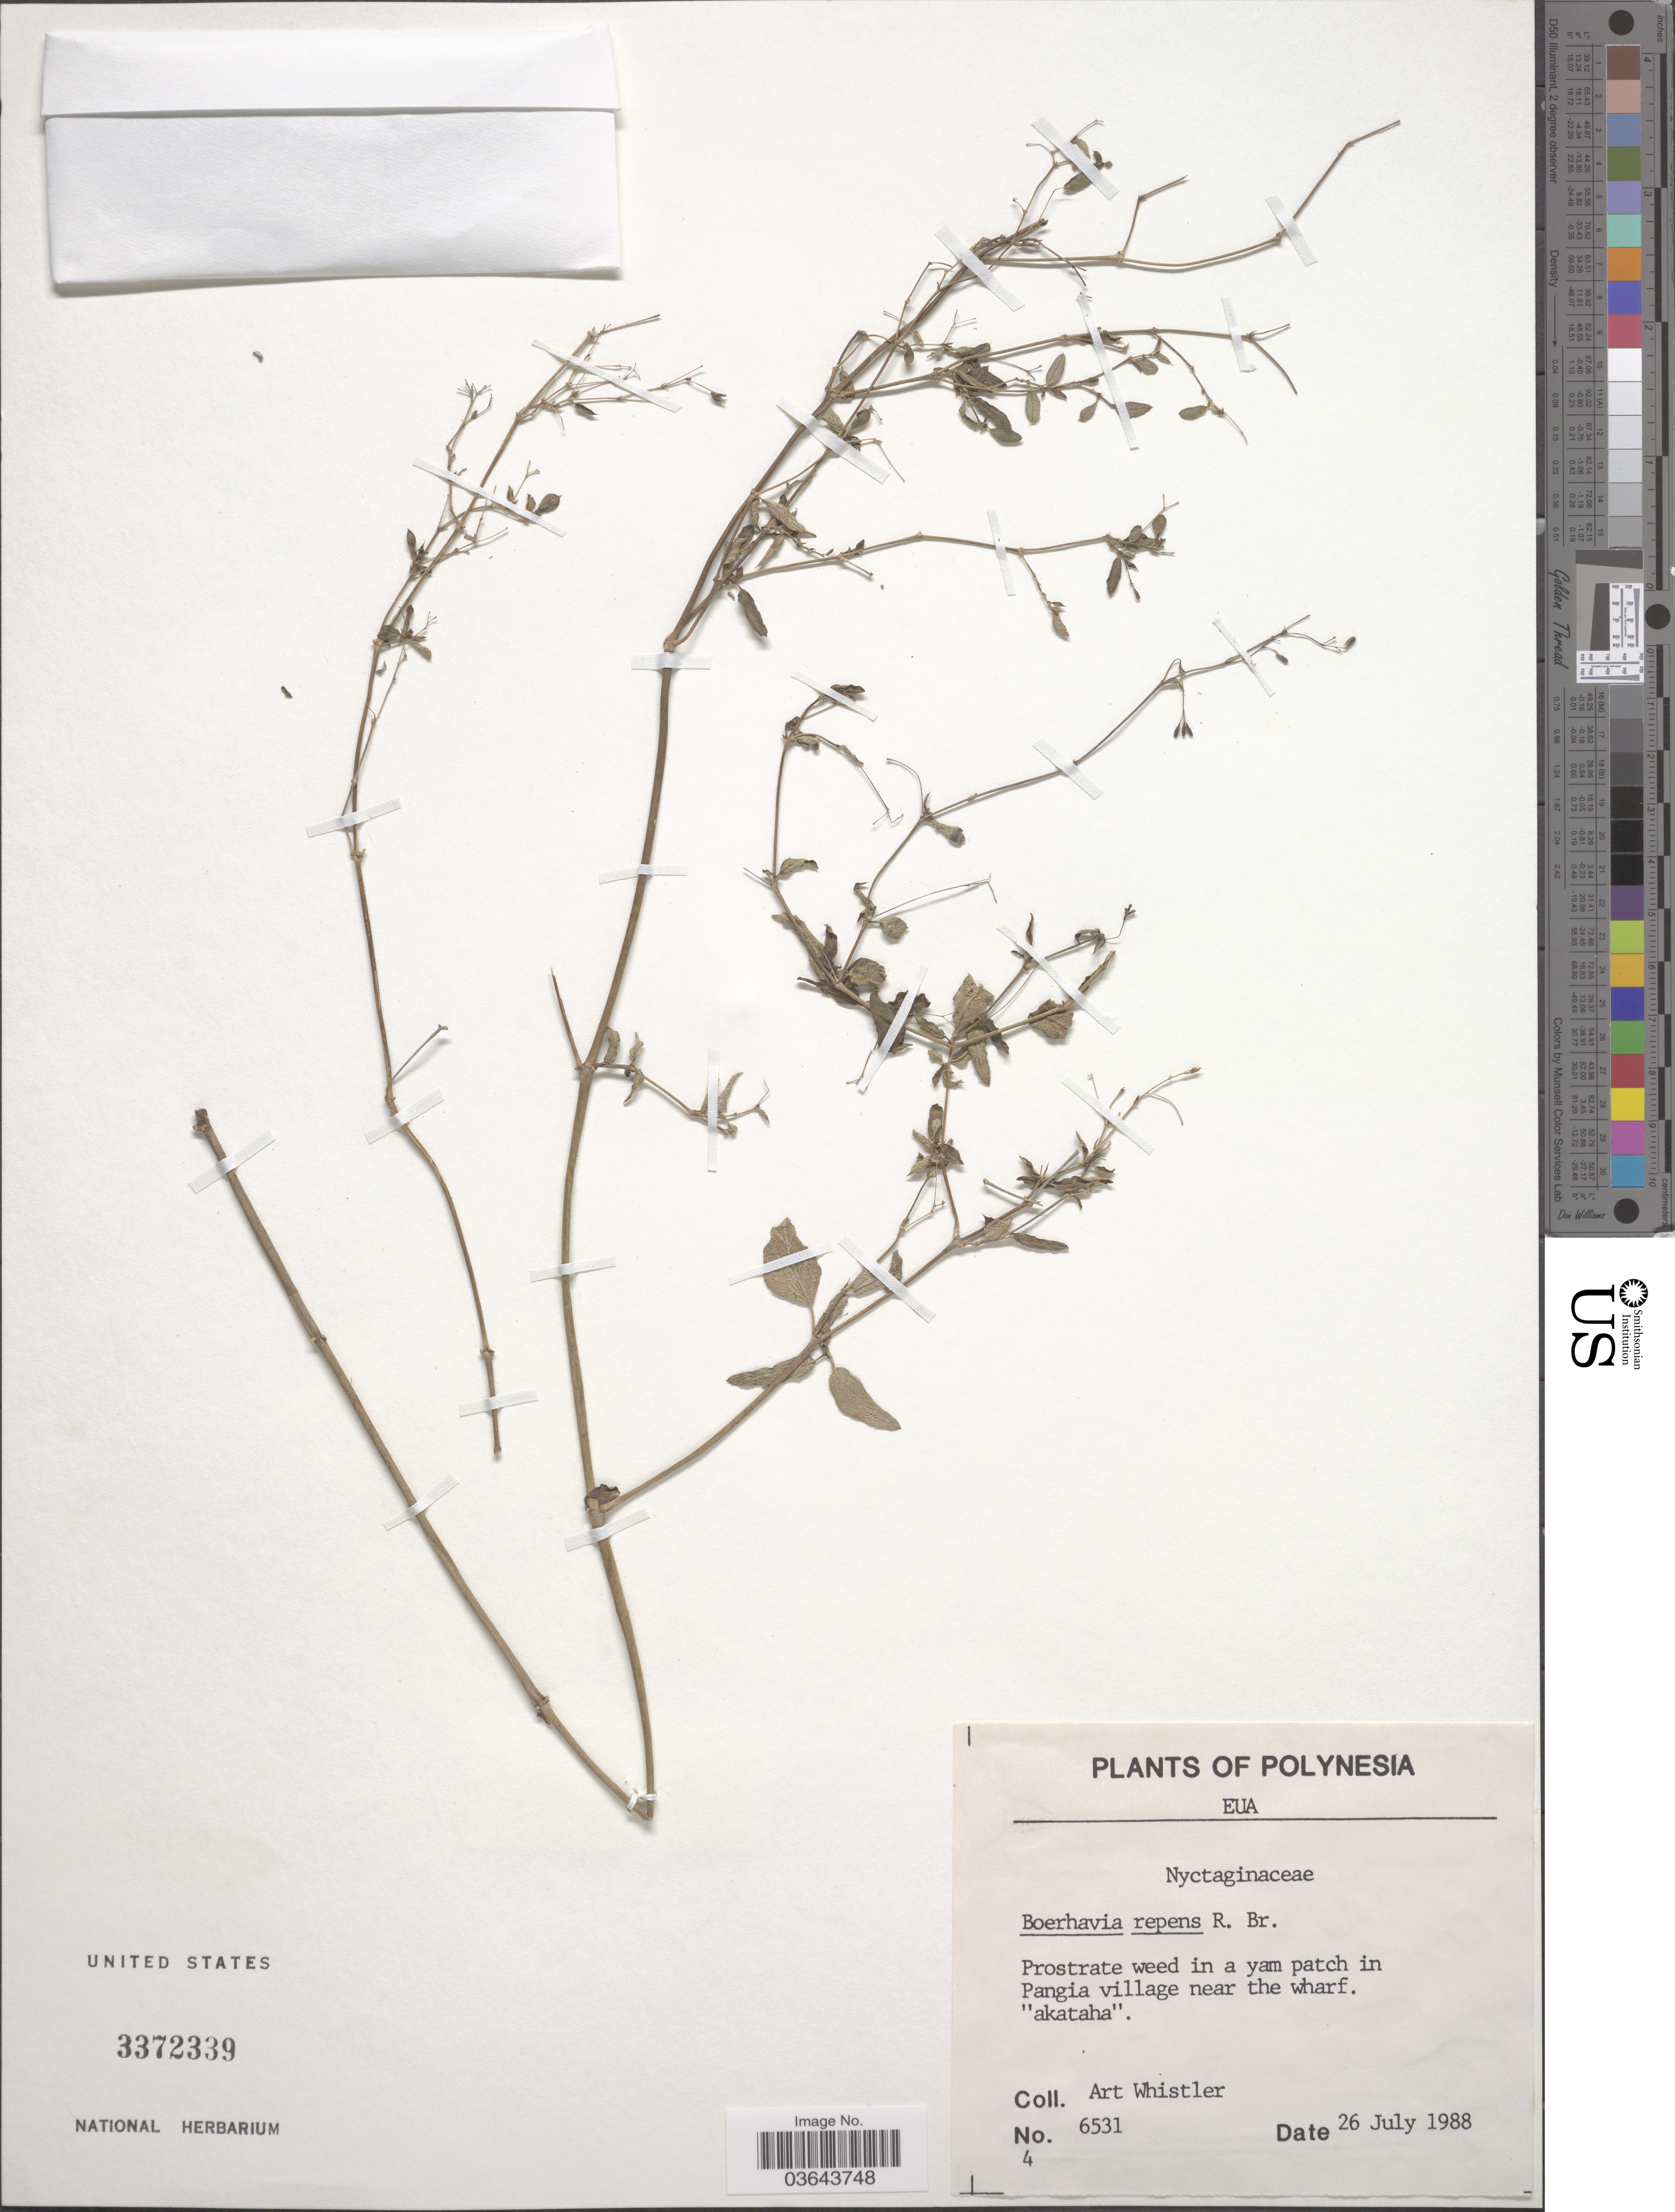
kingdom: Plantae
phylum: Tracheophyta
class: Magnoliopsida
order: Caryophyllales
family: Nyctaginaceae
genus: Boerhavia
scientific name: Boerhavia repens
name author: L.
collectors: A. Whistler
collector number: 6531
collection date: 1988-07-26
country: Tonga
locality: Polynesia. Eua. In Pangia village near the wharf. "akataha" [unsure placement].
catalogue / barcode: US 3372339